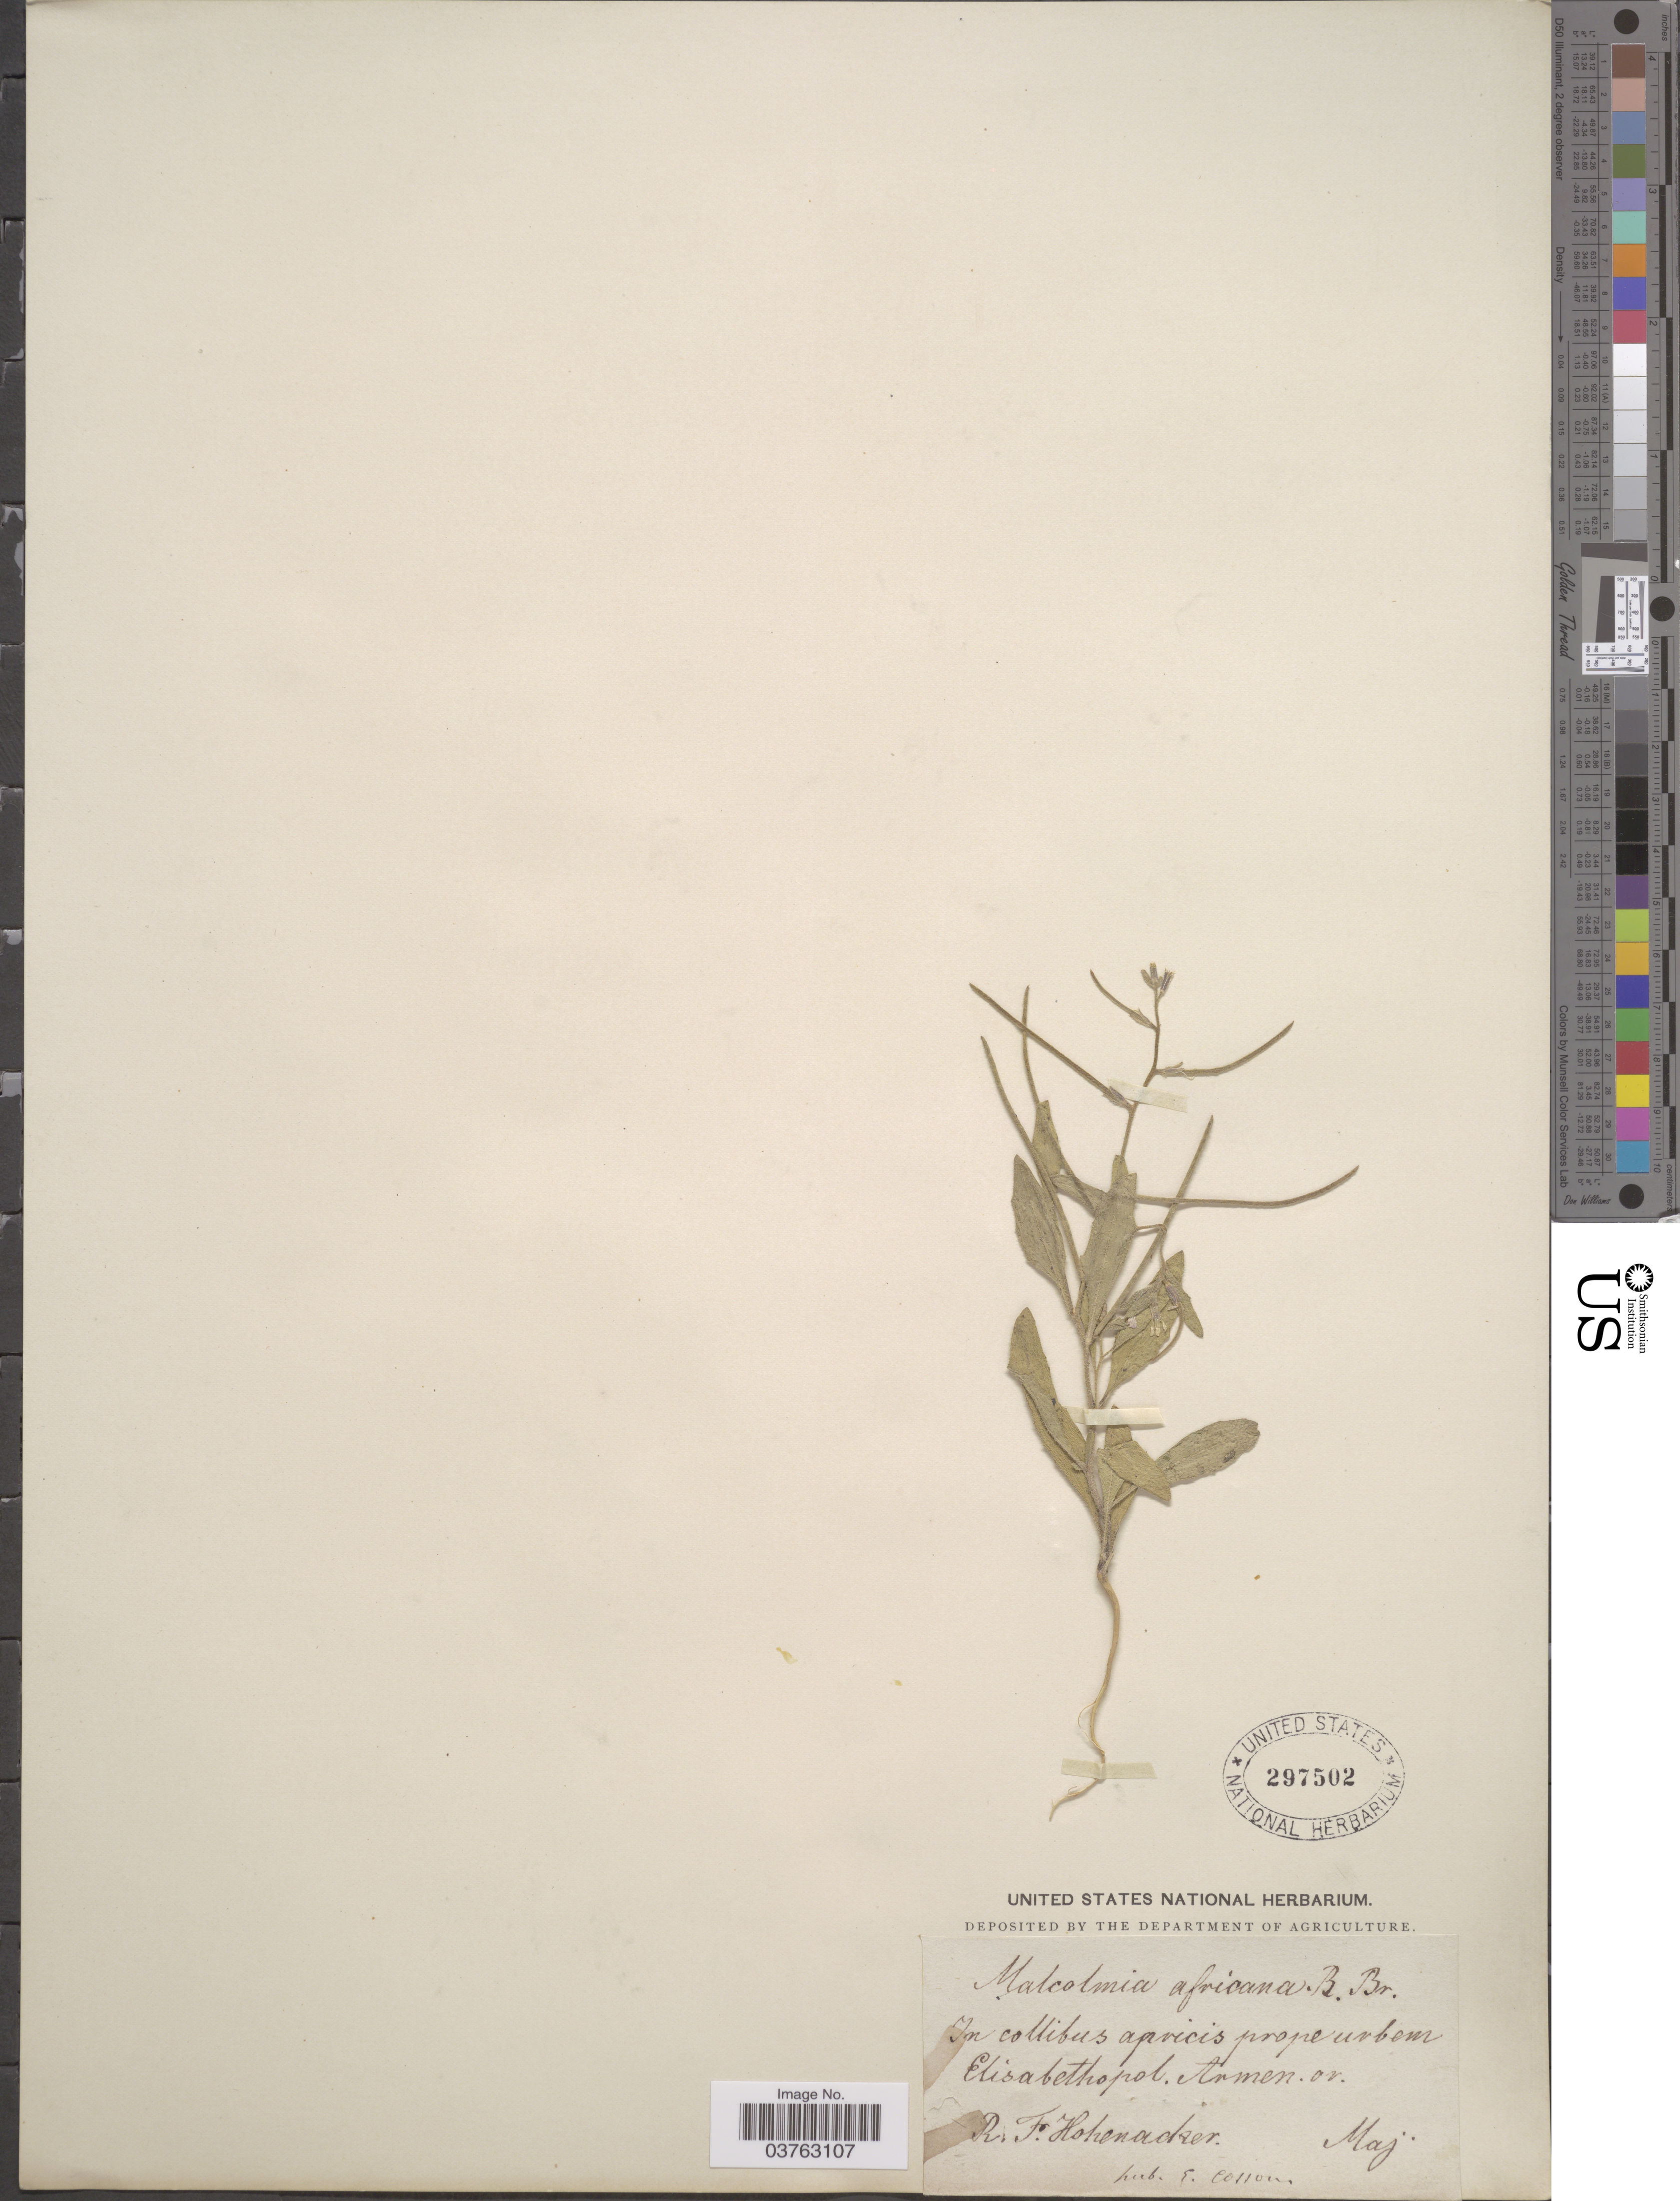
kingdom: Plantae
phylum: Tracheophyta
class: Magnoliopsida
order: Brassicales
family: Brassicaceae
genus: Malcolmia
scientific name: Malcolmia africana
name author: (L.) W.T. Aiton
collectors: R. F. Hohenacker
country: Azerbaijan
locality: In collibus apricis prope urbem Elisabethopol. Armen. ov.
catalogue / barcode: US 297502